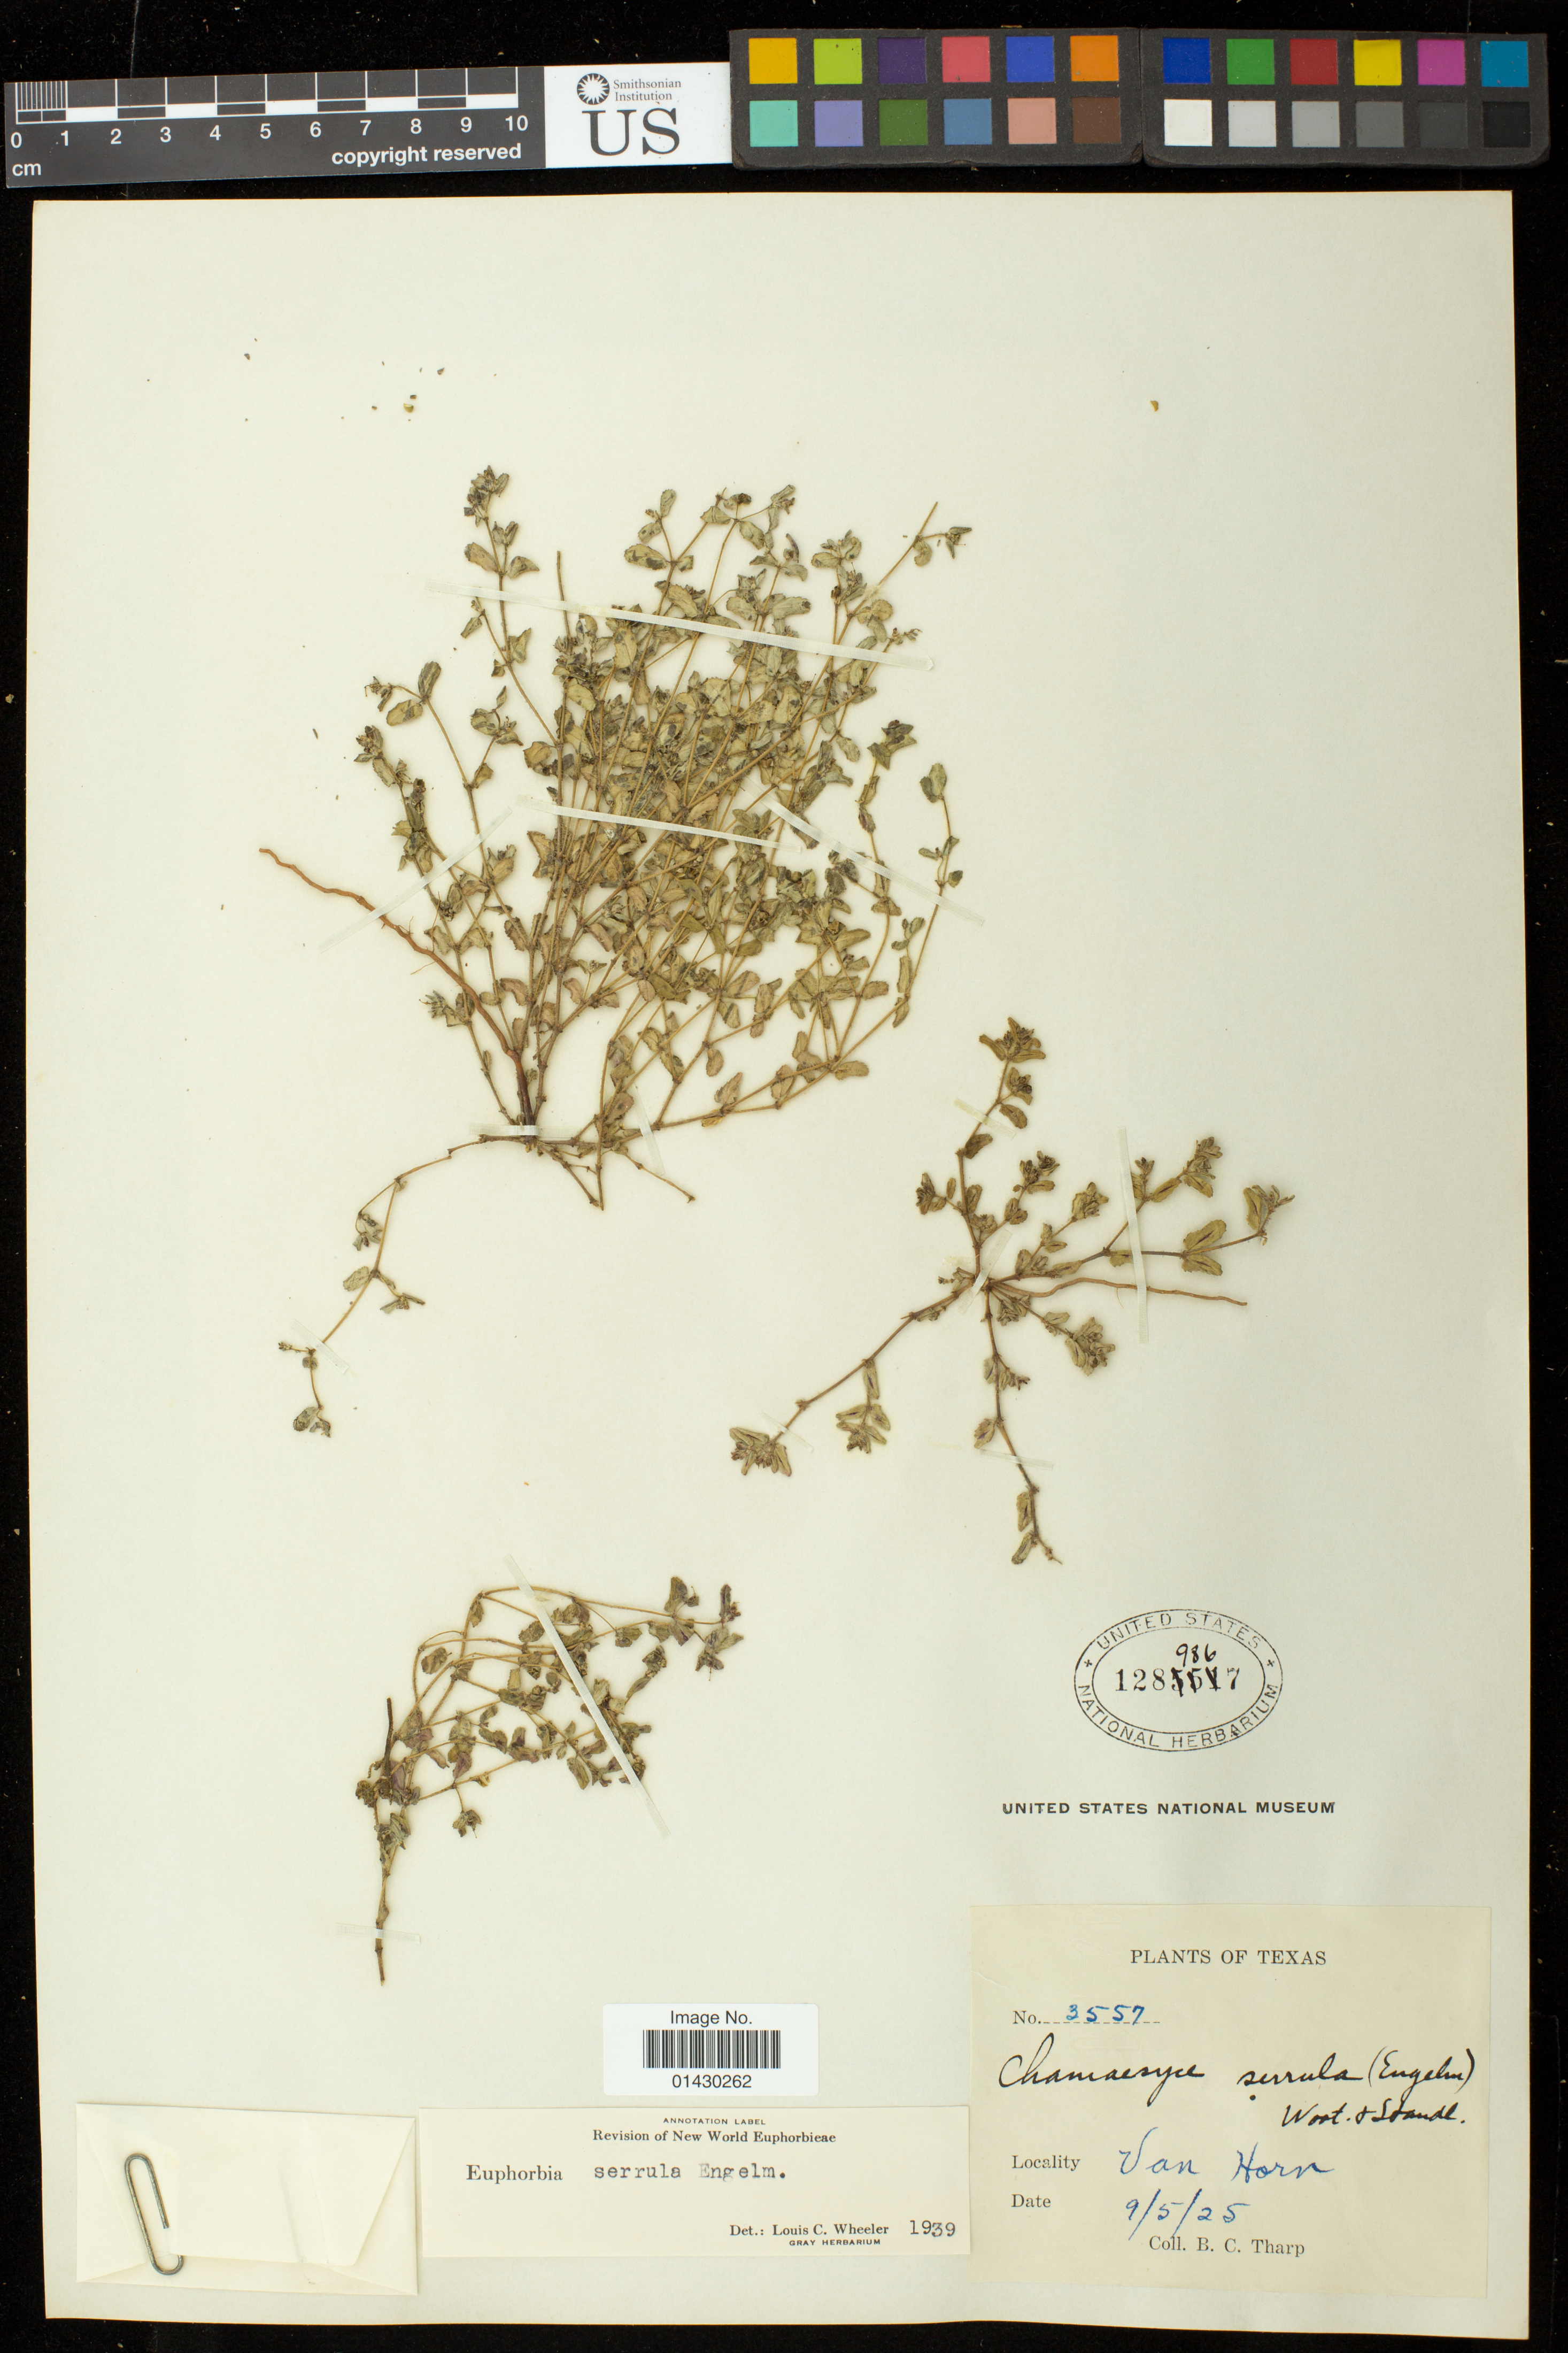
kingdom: Plantae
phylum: Tracheophyta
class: Magnoliopsida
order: Malpighiales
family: Euphorbiaceae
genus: Euphorbia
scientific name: Euphorbia serrula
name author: Engelm. in Emory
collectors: B. C. Tharp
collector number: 3557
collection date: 1925-09-05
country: United States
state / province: Texas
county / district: Culberson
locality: Van Horn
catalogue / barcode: US 1289867